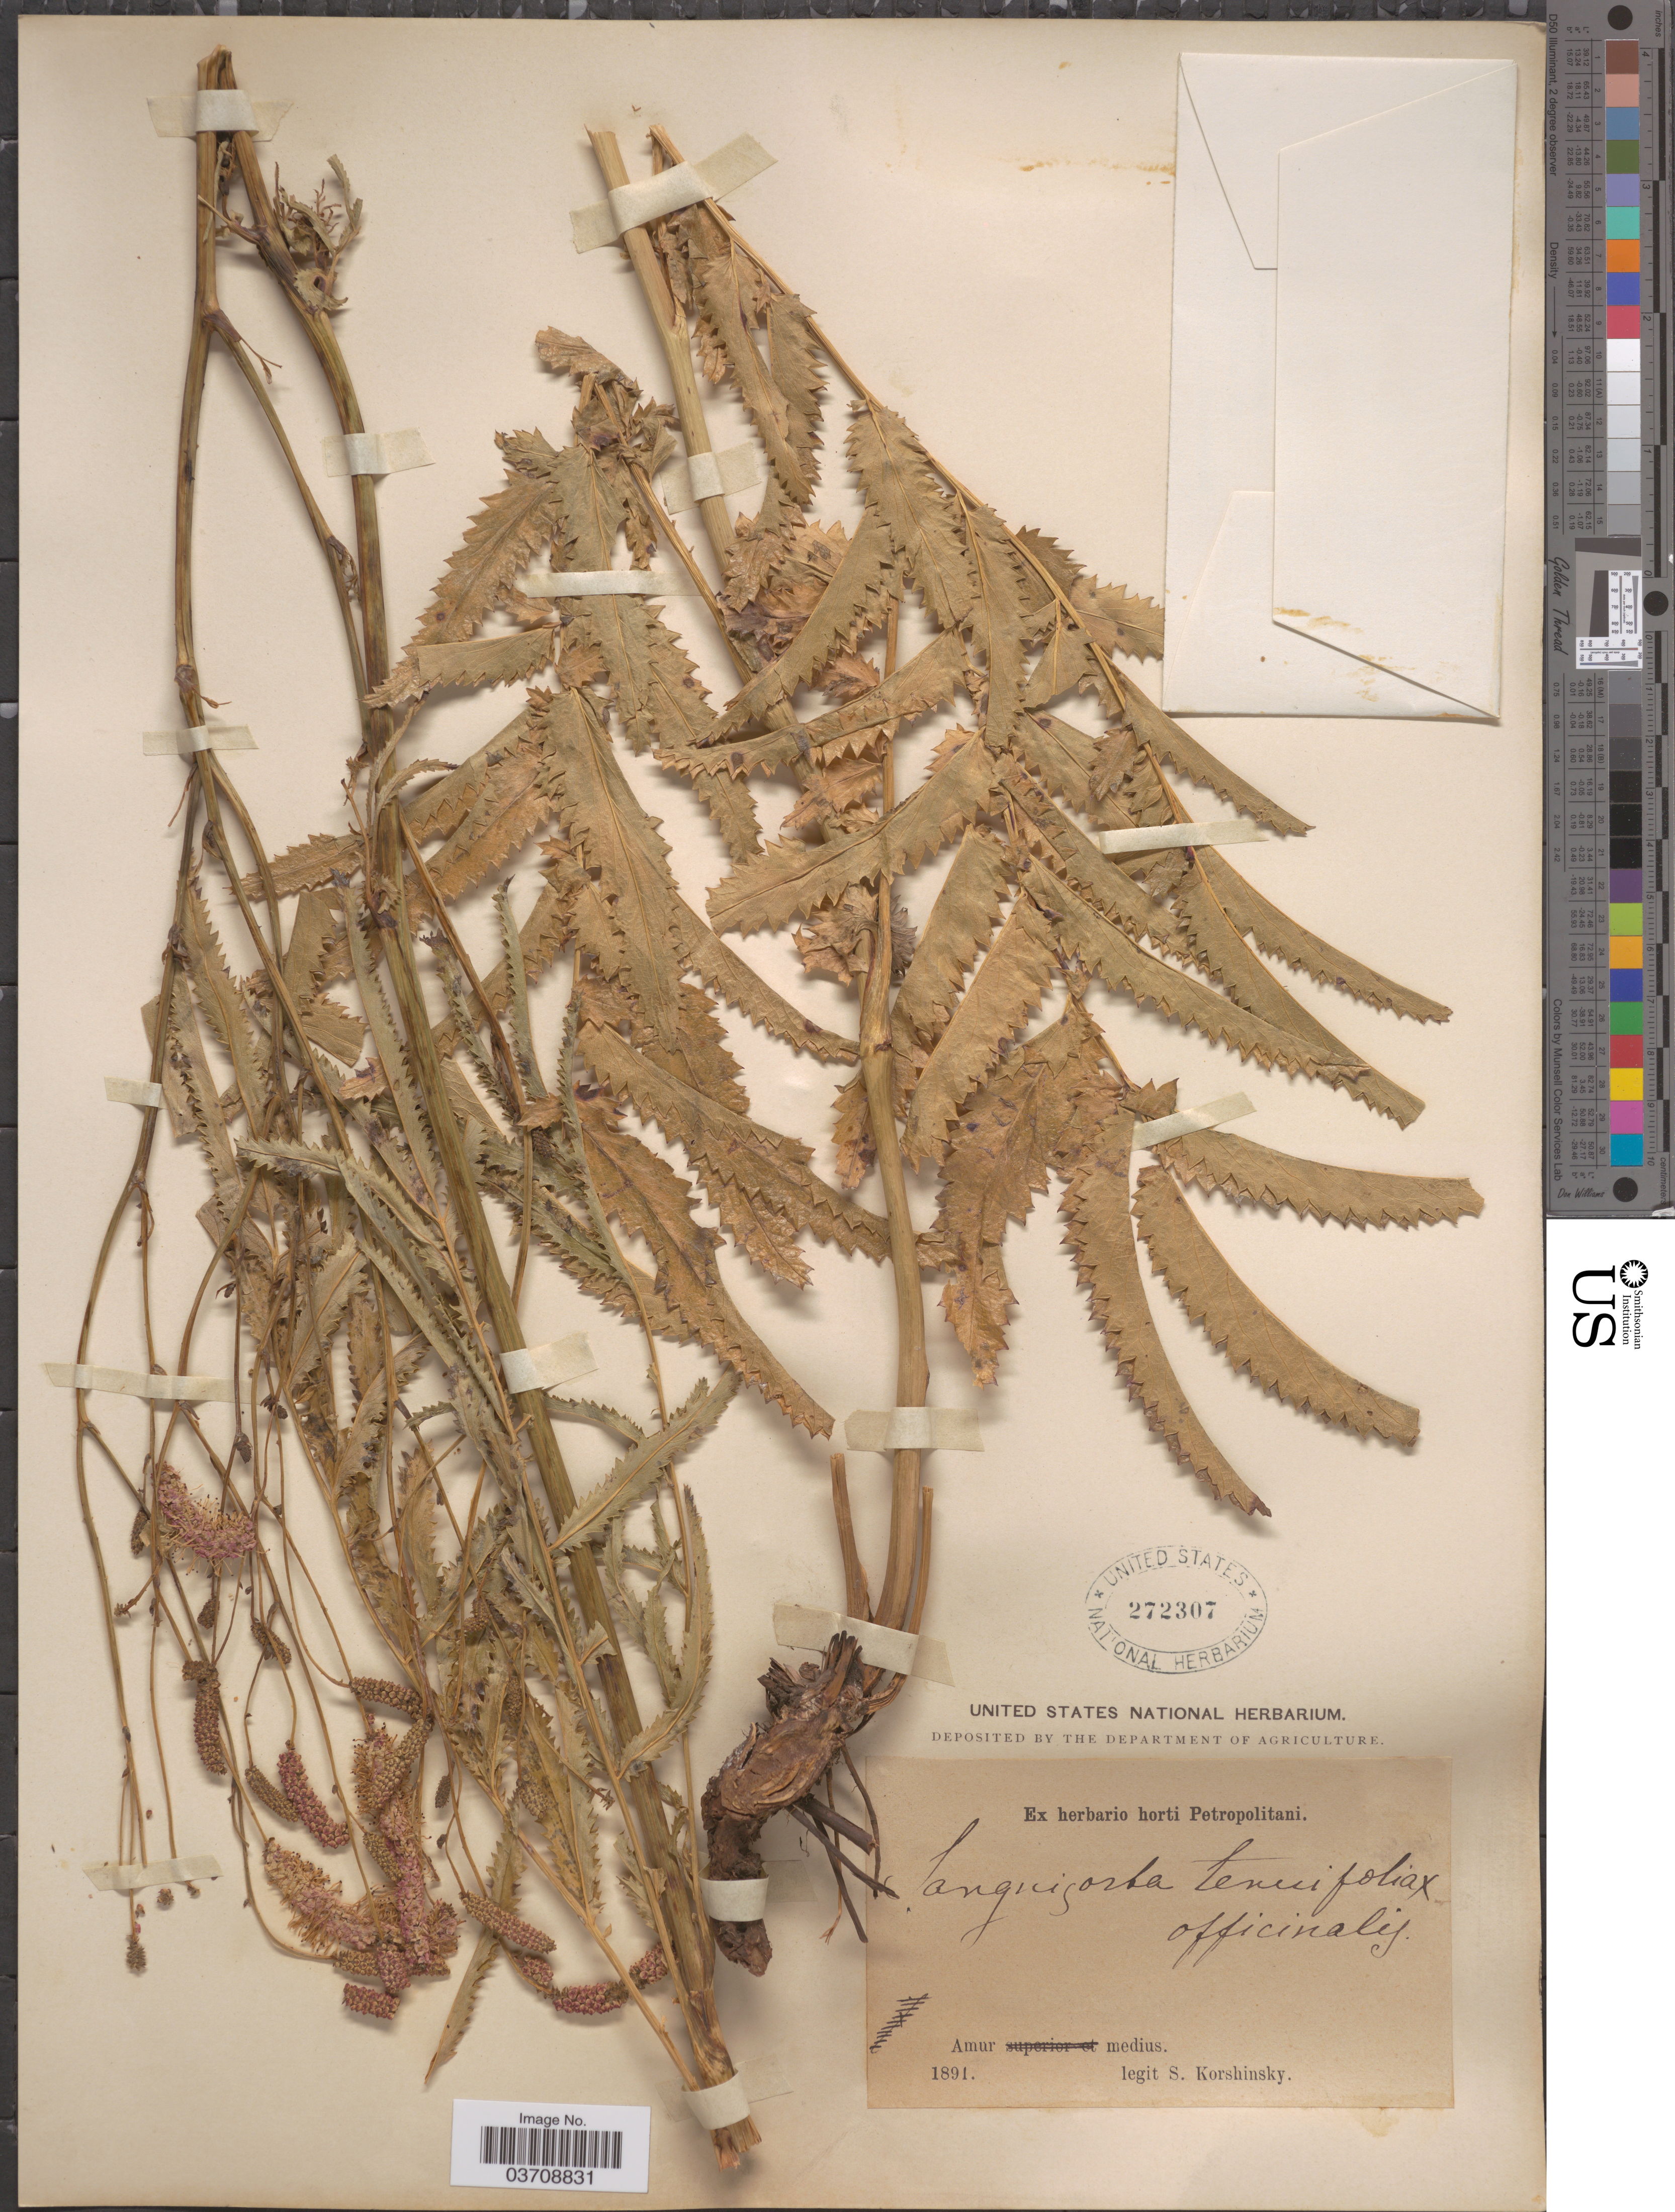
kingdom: Plantae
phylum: Tracheophyta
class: Magnoliopsida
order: Rosales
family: Rosaceae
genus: Sanguisorba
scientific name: Sanguisorba tenuifolia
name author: Fisch. ex Link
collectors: S. I. Korshinsky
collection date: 1891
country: Russian Federation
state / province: Amur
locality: Amur medius.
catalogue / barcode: US 272307